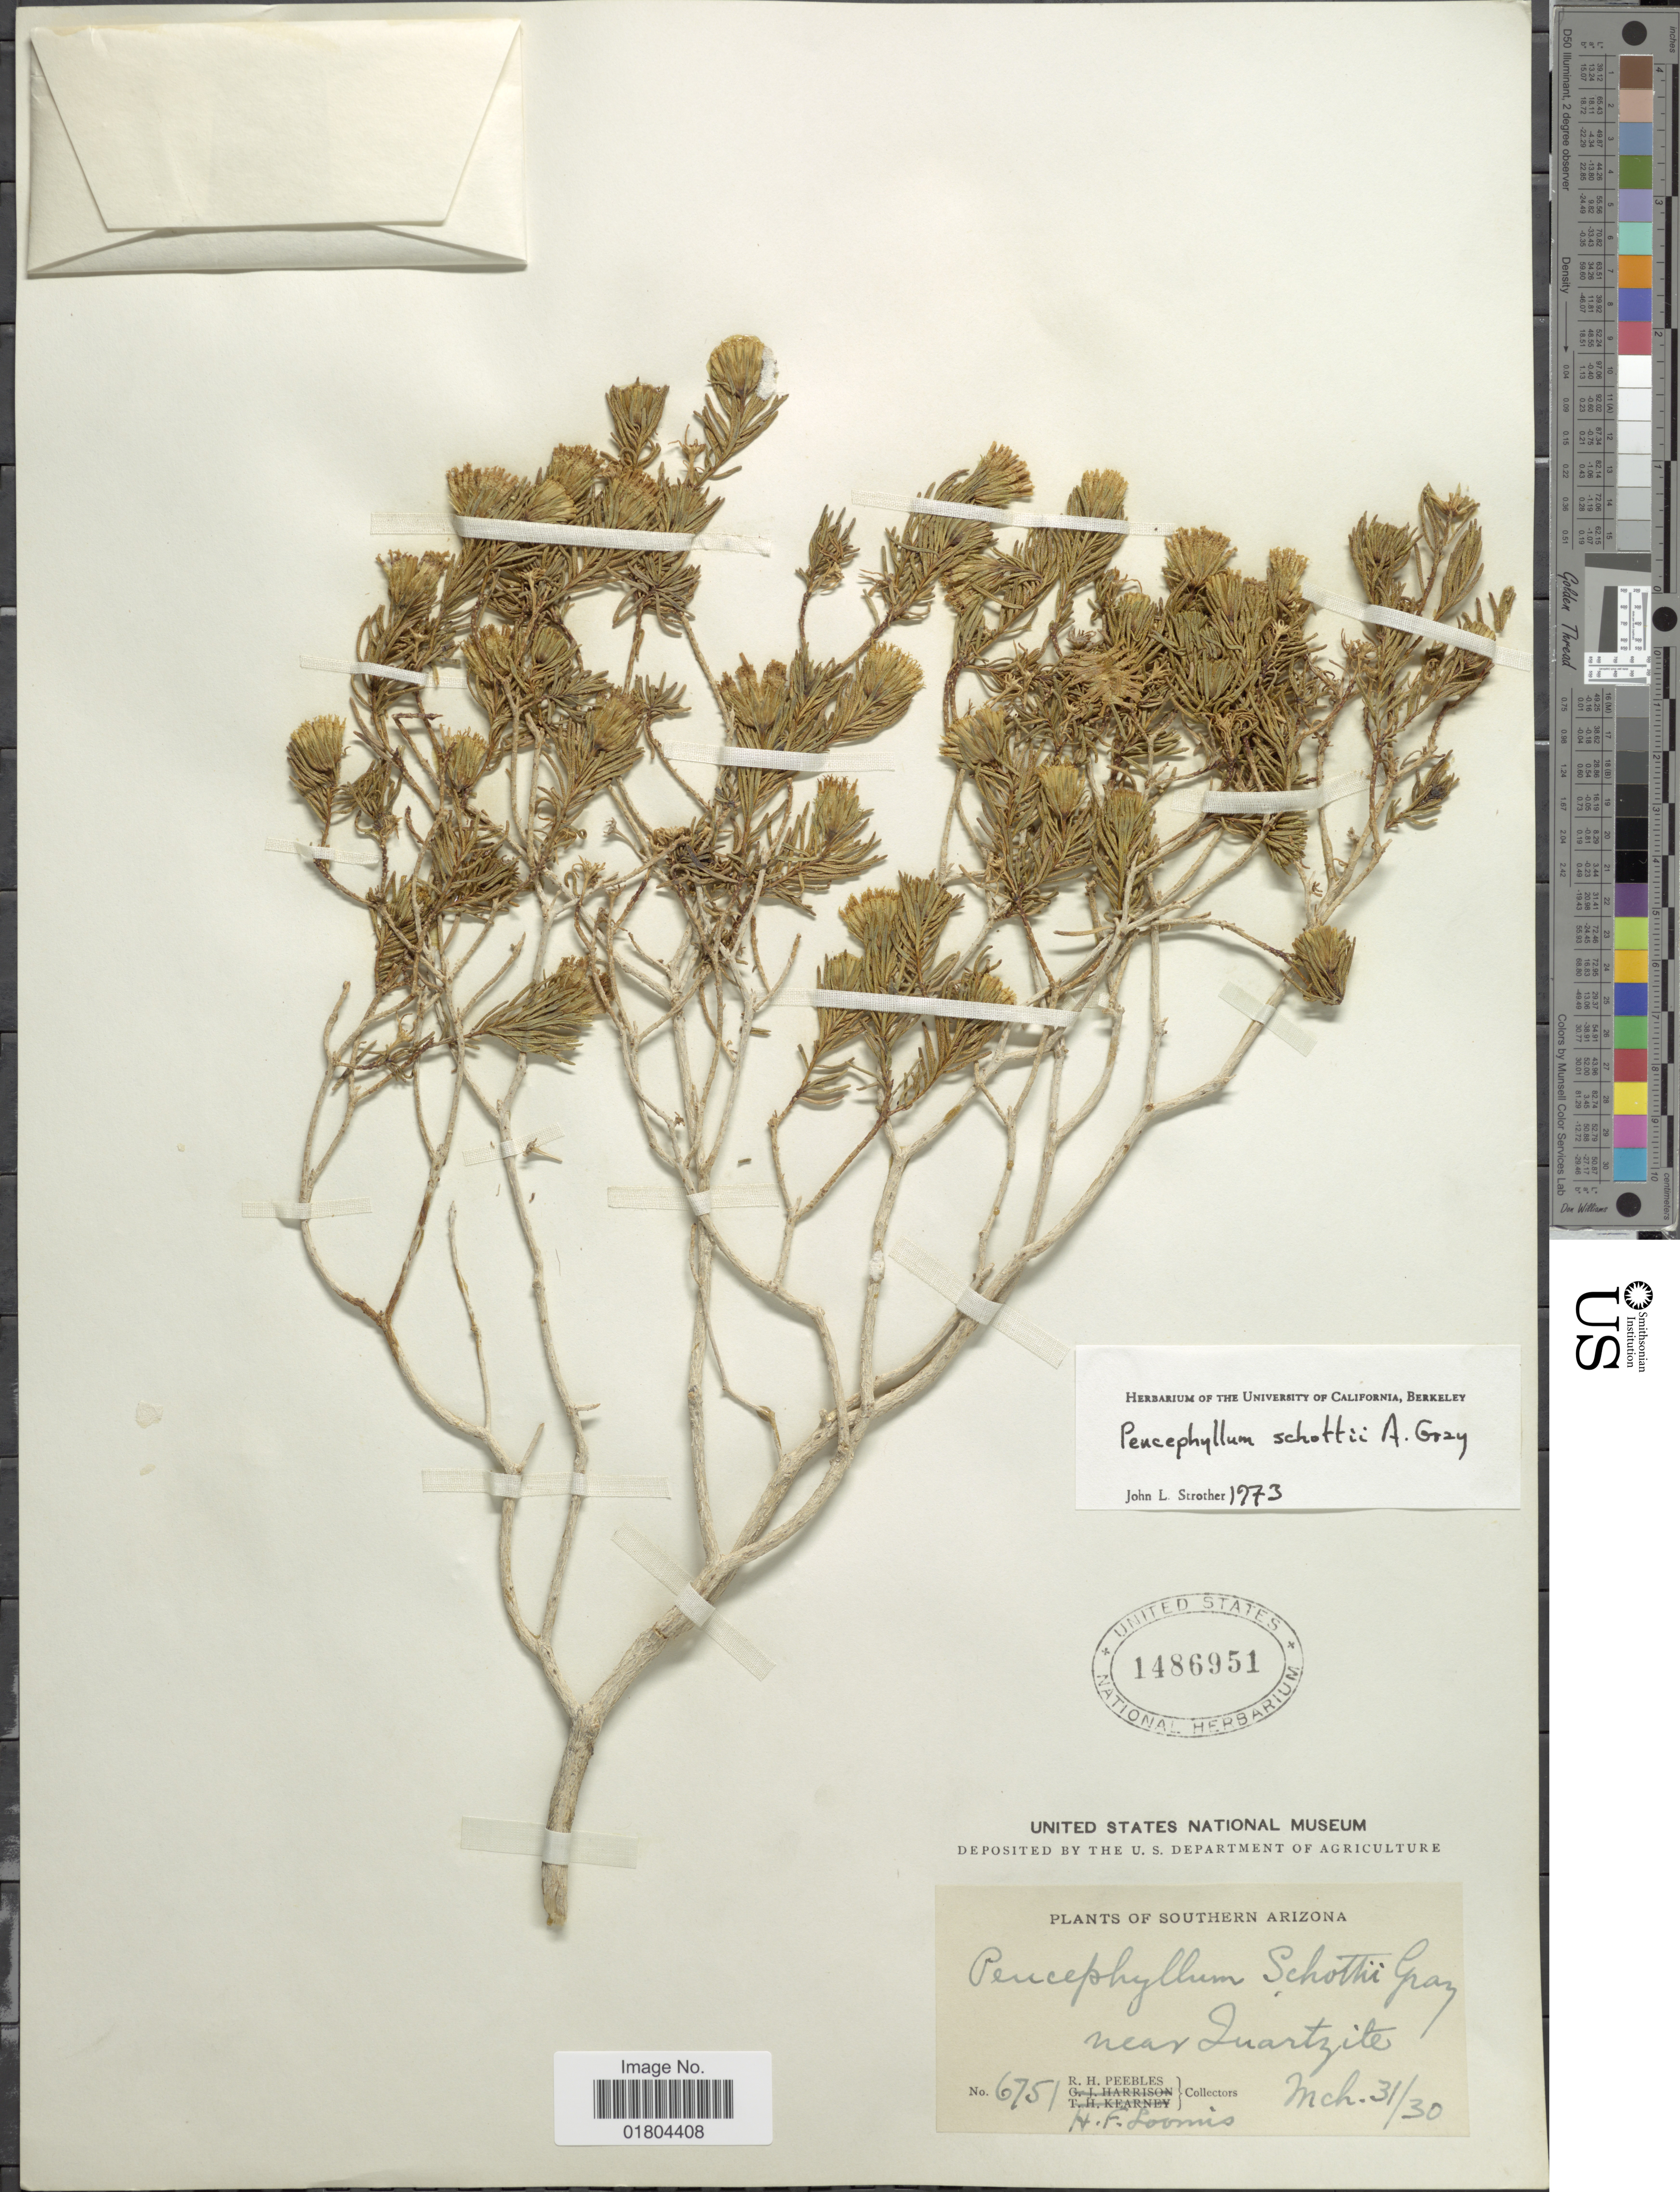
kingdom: Plantae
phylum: Tracheophyta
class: Magnoliopsida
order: Asterales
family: Asteraceae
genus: Peucephyllum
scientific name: Peucephyllum schottii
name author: A. Gray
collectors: R. H. Peebles & H. F. Loomis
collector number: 6751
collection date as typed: Transcribed d/m/y: 31/3/30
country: United States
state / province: Arizona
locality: Southern Arizona, near Quartzite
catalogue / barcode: US 1486951